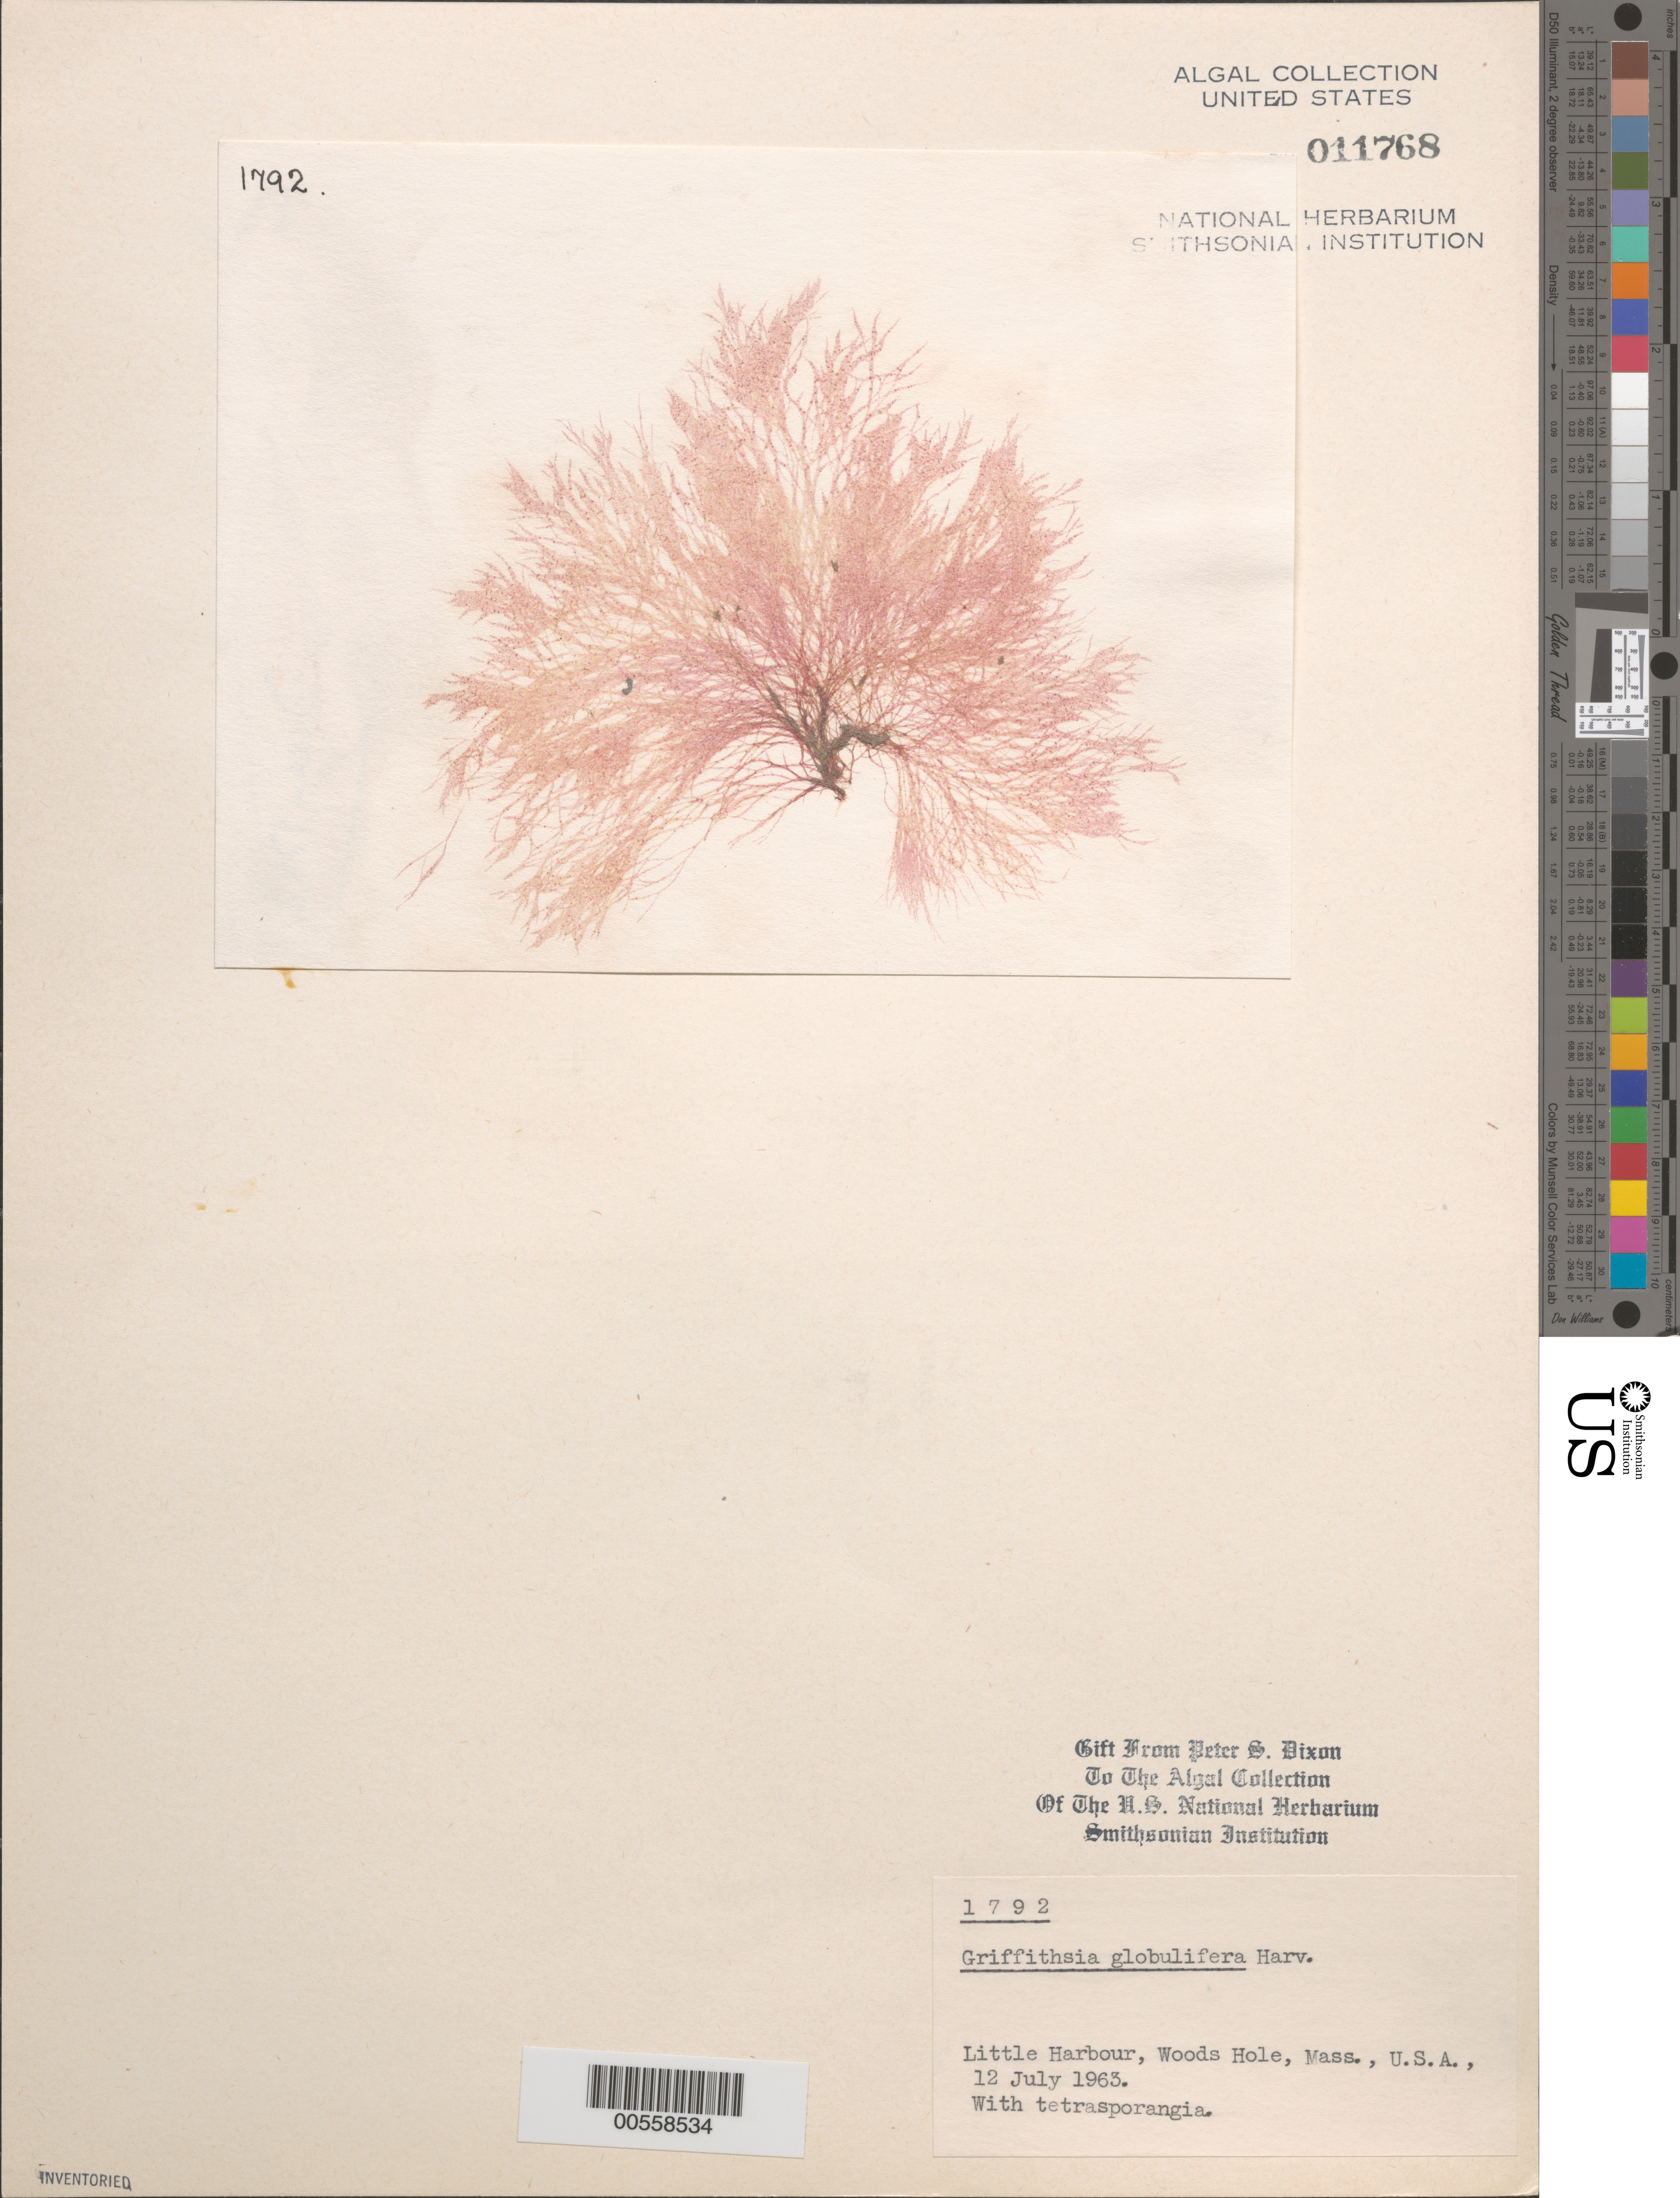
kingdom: Plantae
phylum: Rhodophyta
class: Florideophyceae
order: Ceramiales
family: Wrangeliaceae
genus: Griffithsia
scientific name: Griffithsia globulifera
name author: Harv. ex Kütz.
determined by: Dixon, P. S.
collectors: P. S. Dixon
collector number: PSD 1792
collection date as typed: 12 Jul 1963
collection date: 1963-07-12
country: United States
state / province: Massachusetts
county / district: Barnstable County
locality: Woods Hole, Little Harbor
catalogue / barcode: US 11768